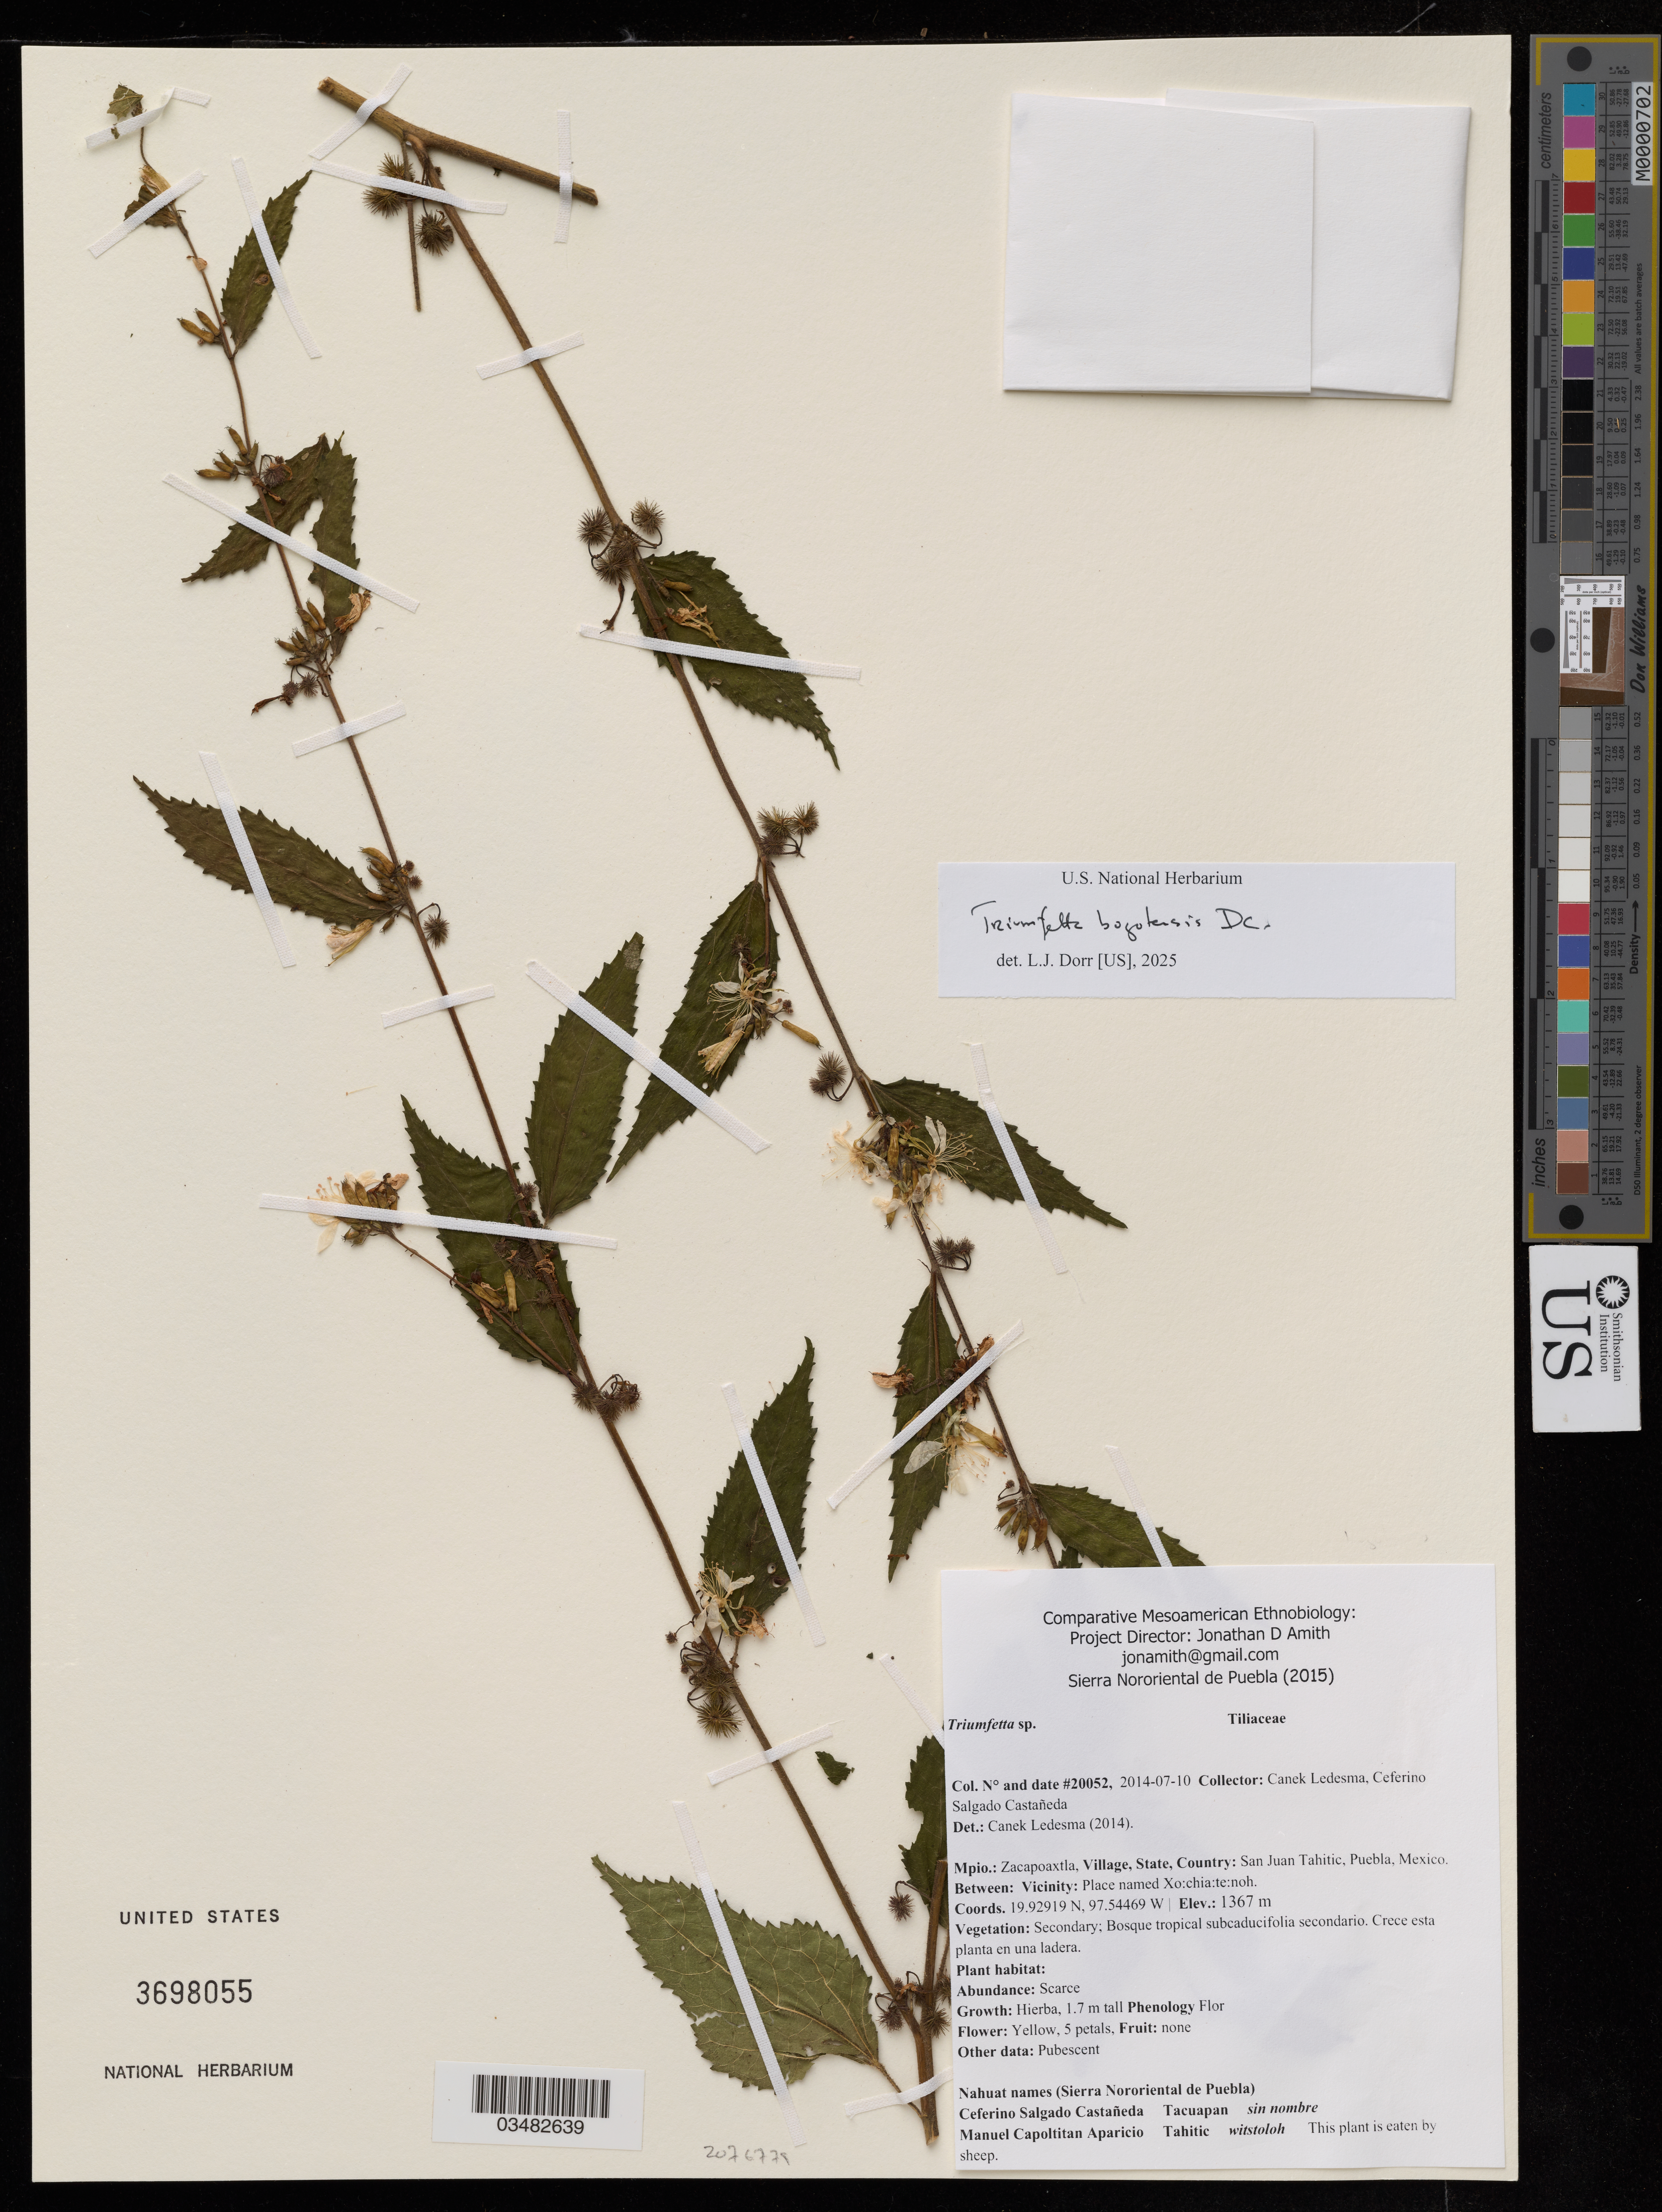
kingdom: Plantae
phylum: Tracheophyta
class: Magnoliopsida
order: Malvales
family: Malvaceae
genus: Triumfetta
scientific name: Triumfetta bogotensis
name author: DC.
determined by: Dorr, Laurence J., Curator (BOT), Smithsonian Institution - National Museum of Natural History (UNITED STATES)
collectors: Canek Ledesma C. & C. Salgado Castañeda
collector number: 20052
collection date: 2014-07-10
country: Mexico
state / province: Puebla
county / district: Zacapoaxtla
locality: San Juan Tahitic, En un lugar llamado Xo:chia:te:noh.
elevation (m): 1367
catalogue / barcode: US 3698055